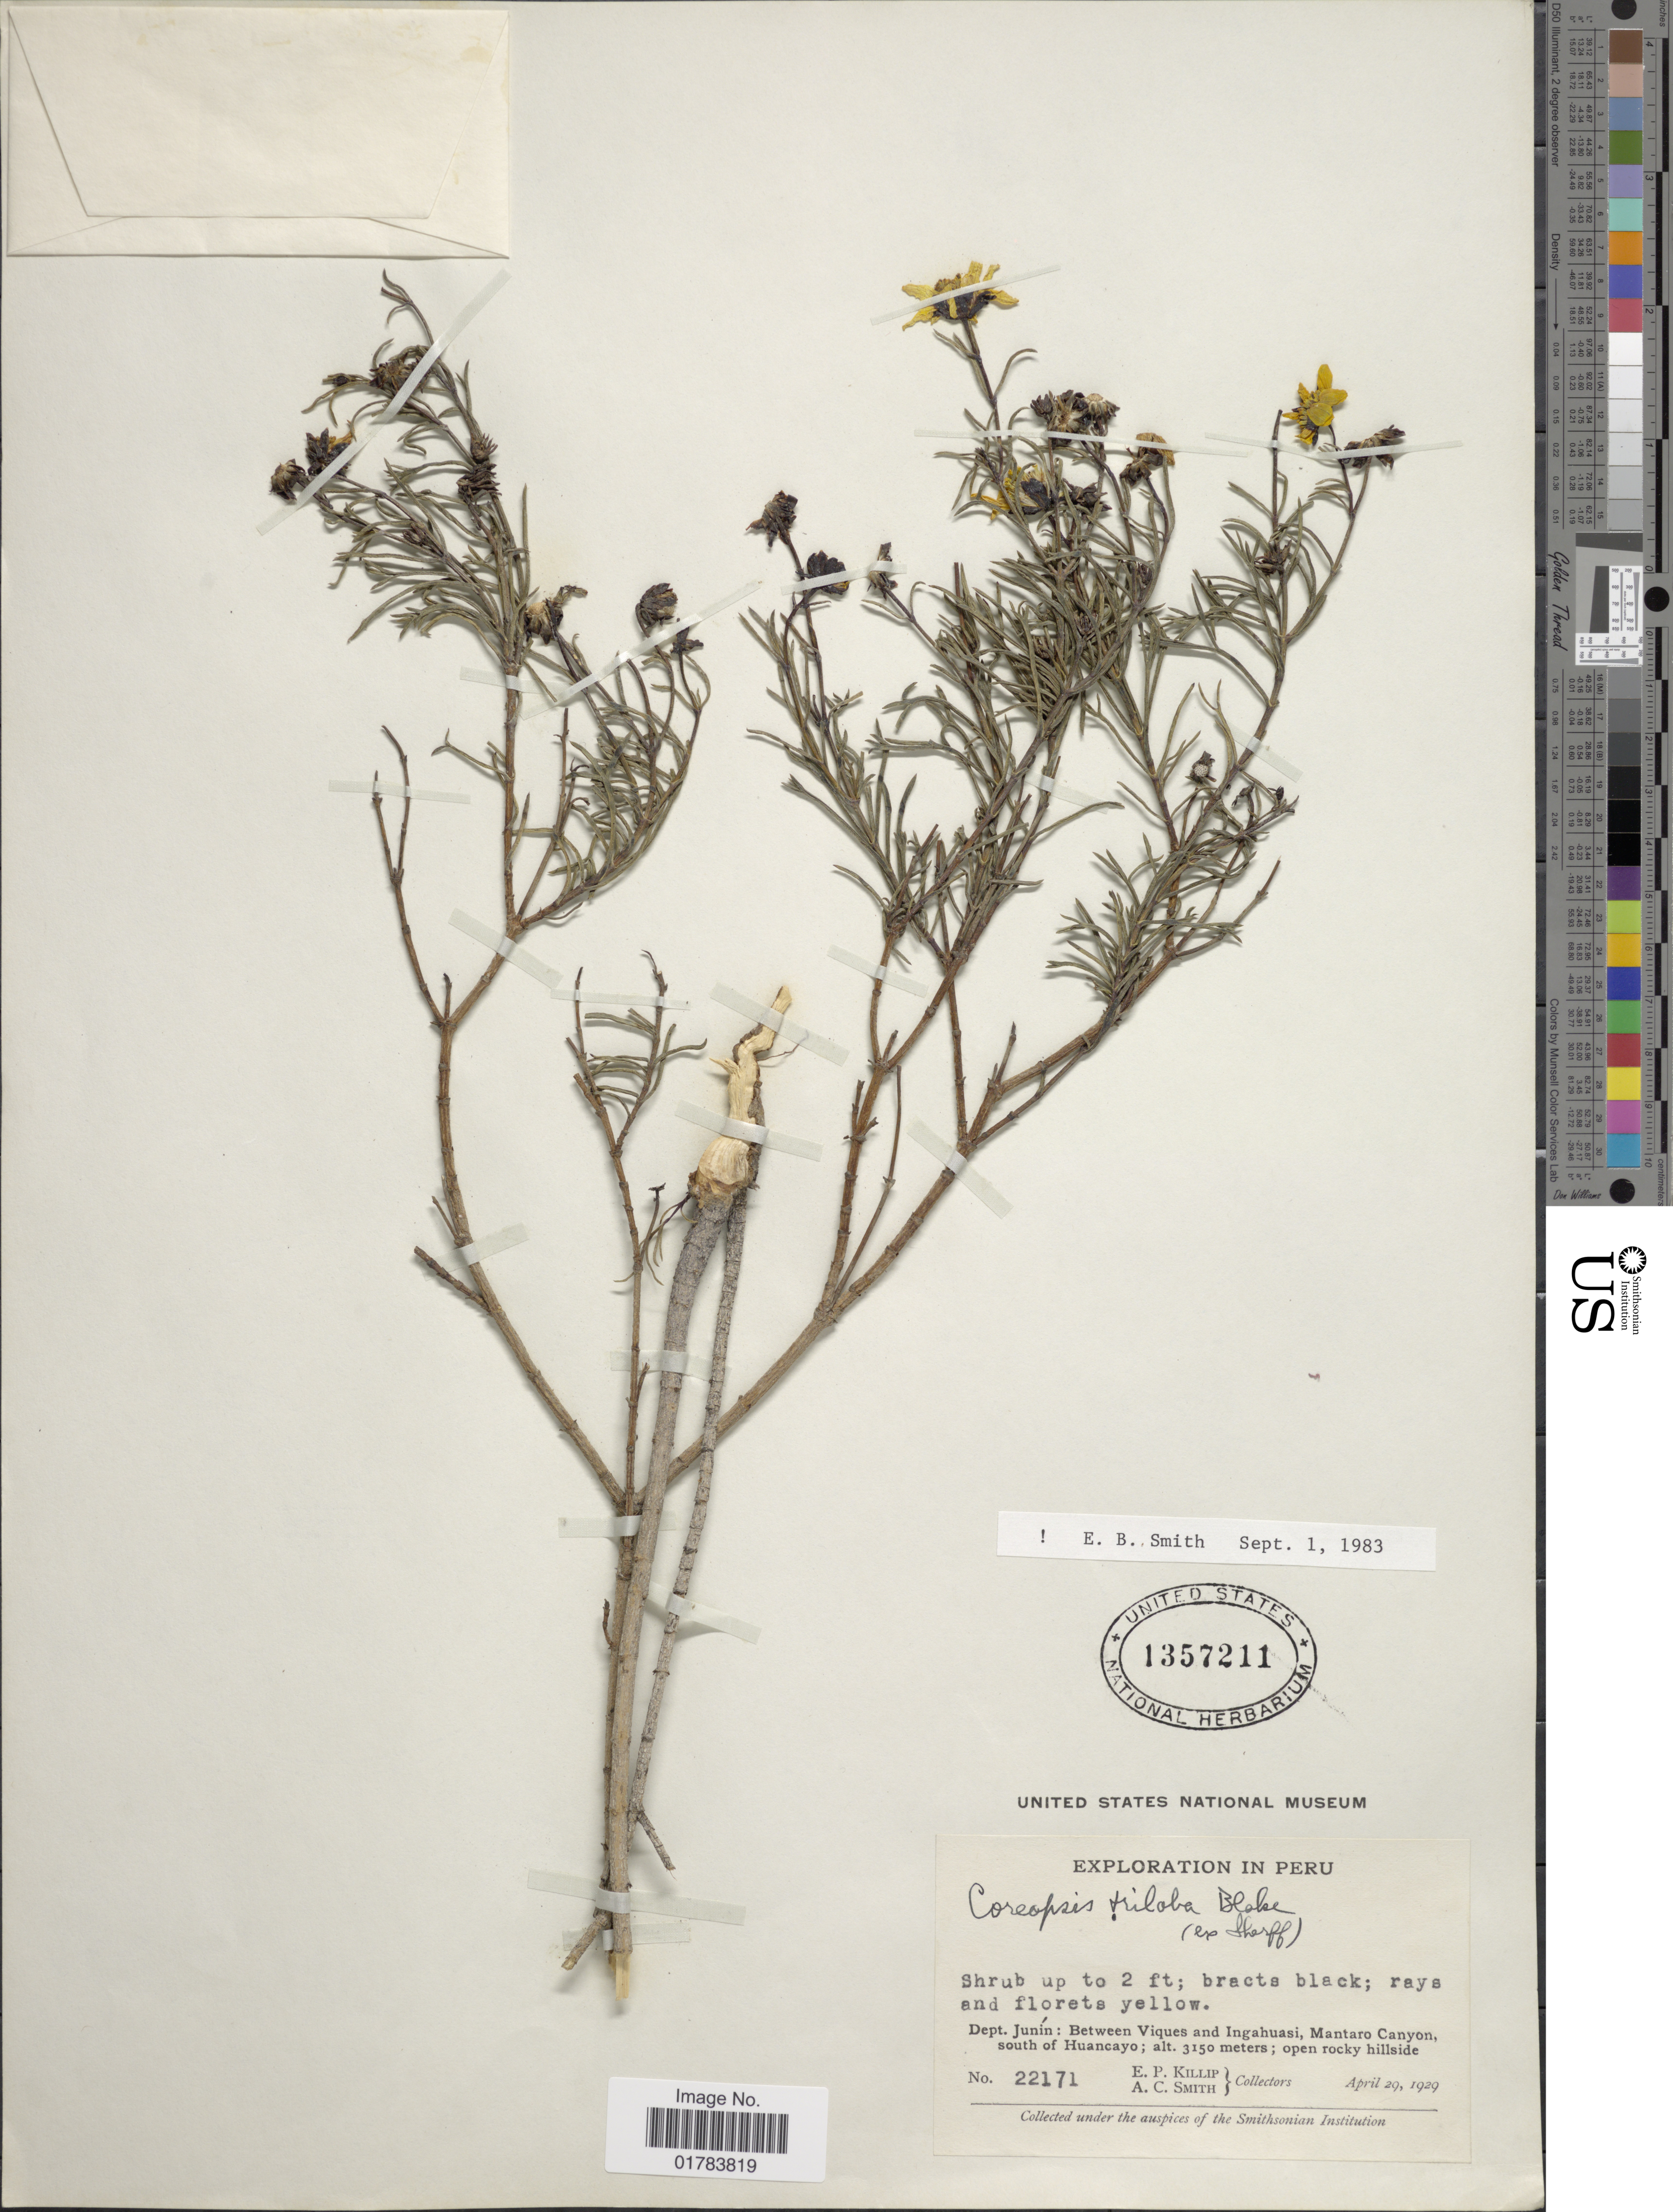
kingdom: Plantae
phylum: Tracheophyta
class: Magnoliopsida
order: Asterales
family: Asteraceae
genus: Coreopsis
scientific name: Coreopsis capillacea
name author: Kunth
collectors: E. P. Killip & A. C. Smith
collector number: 22171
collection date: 1929-04-29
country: Peru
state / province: Junín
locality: Between Viques and Ingahuasi, Mantaro Canyon, south of Huancayo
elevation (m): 3150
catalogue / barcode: US 1357211